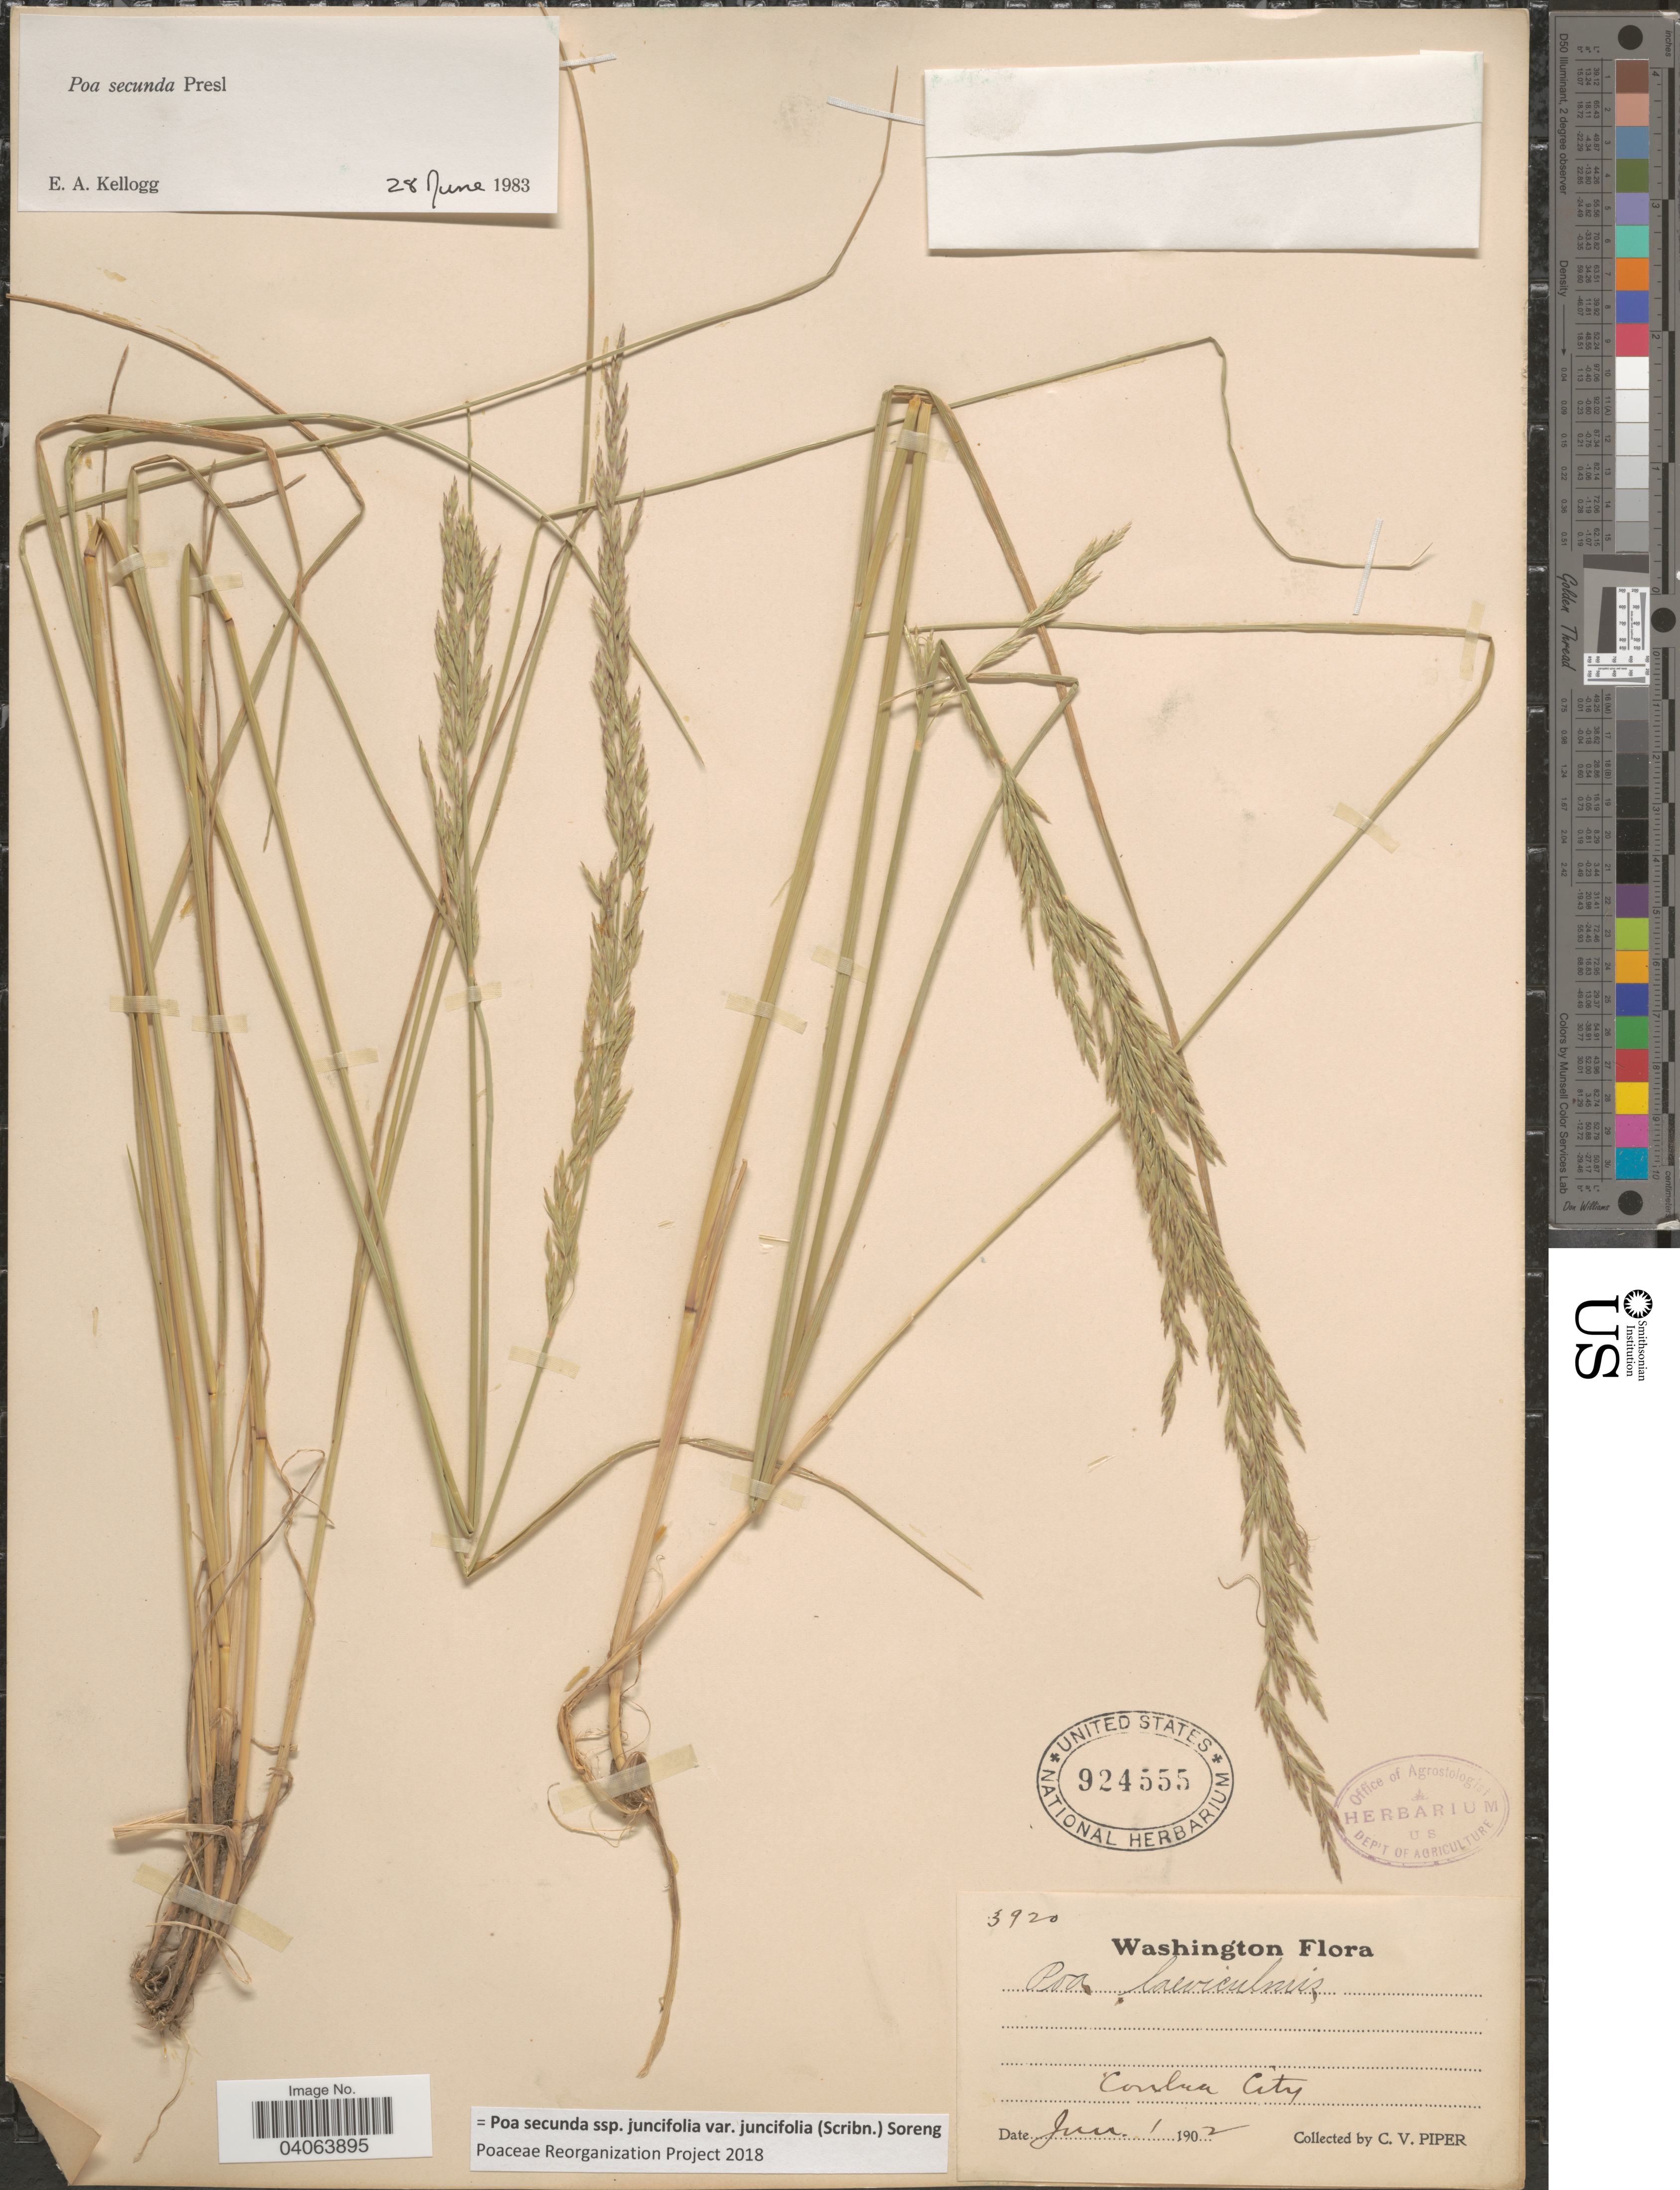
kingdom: Plantae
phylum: Tracheophyta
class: Liliopsida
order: Poales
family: Poaceae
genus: Poa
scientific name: Poa secunda subsp. juncifolia var. juncifolia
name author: (Scribn.) Soreng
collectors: C. V. Piper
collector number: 3920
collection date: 1902-06-01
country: United States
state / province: Washington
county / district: Grant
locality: Coulee City.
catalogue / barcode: US 924555